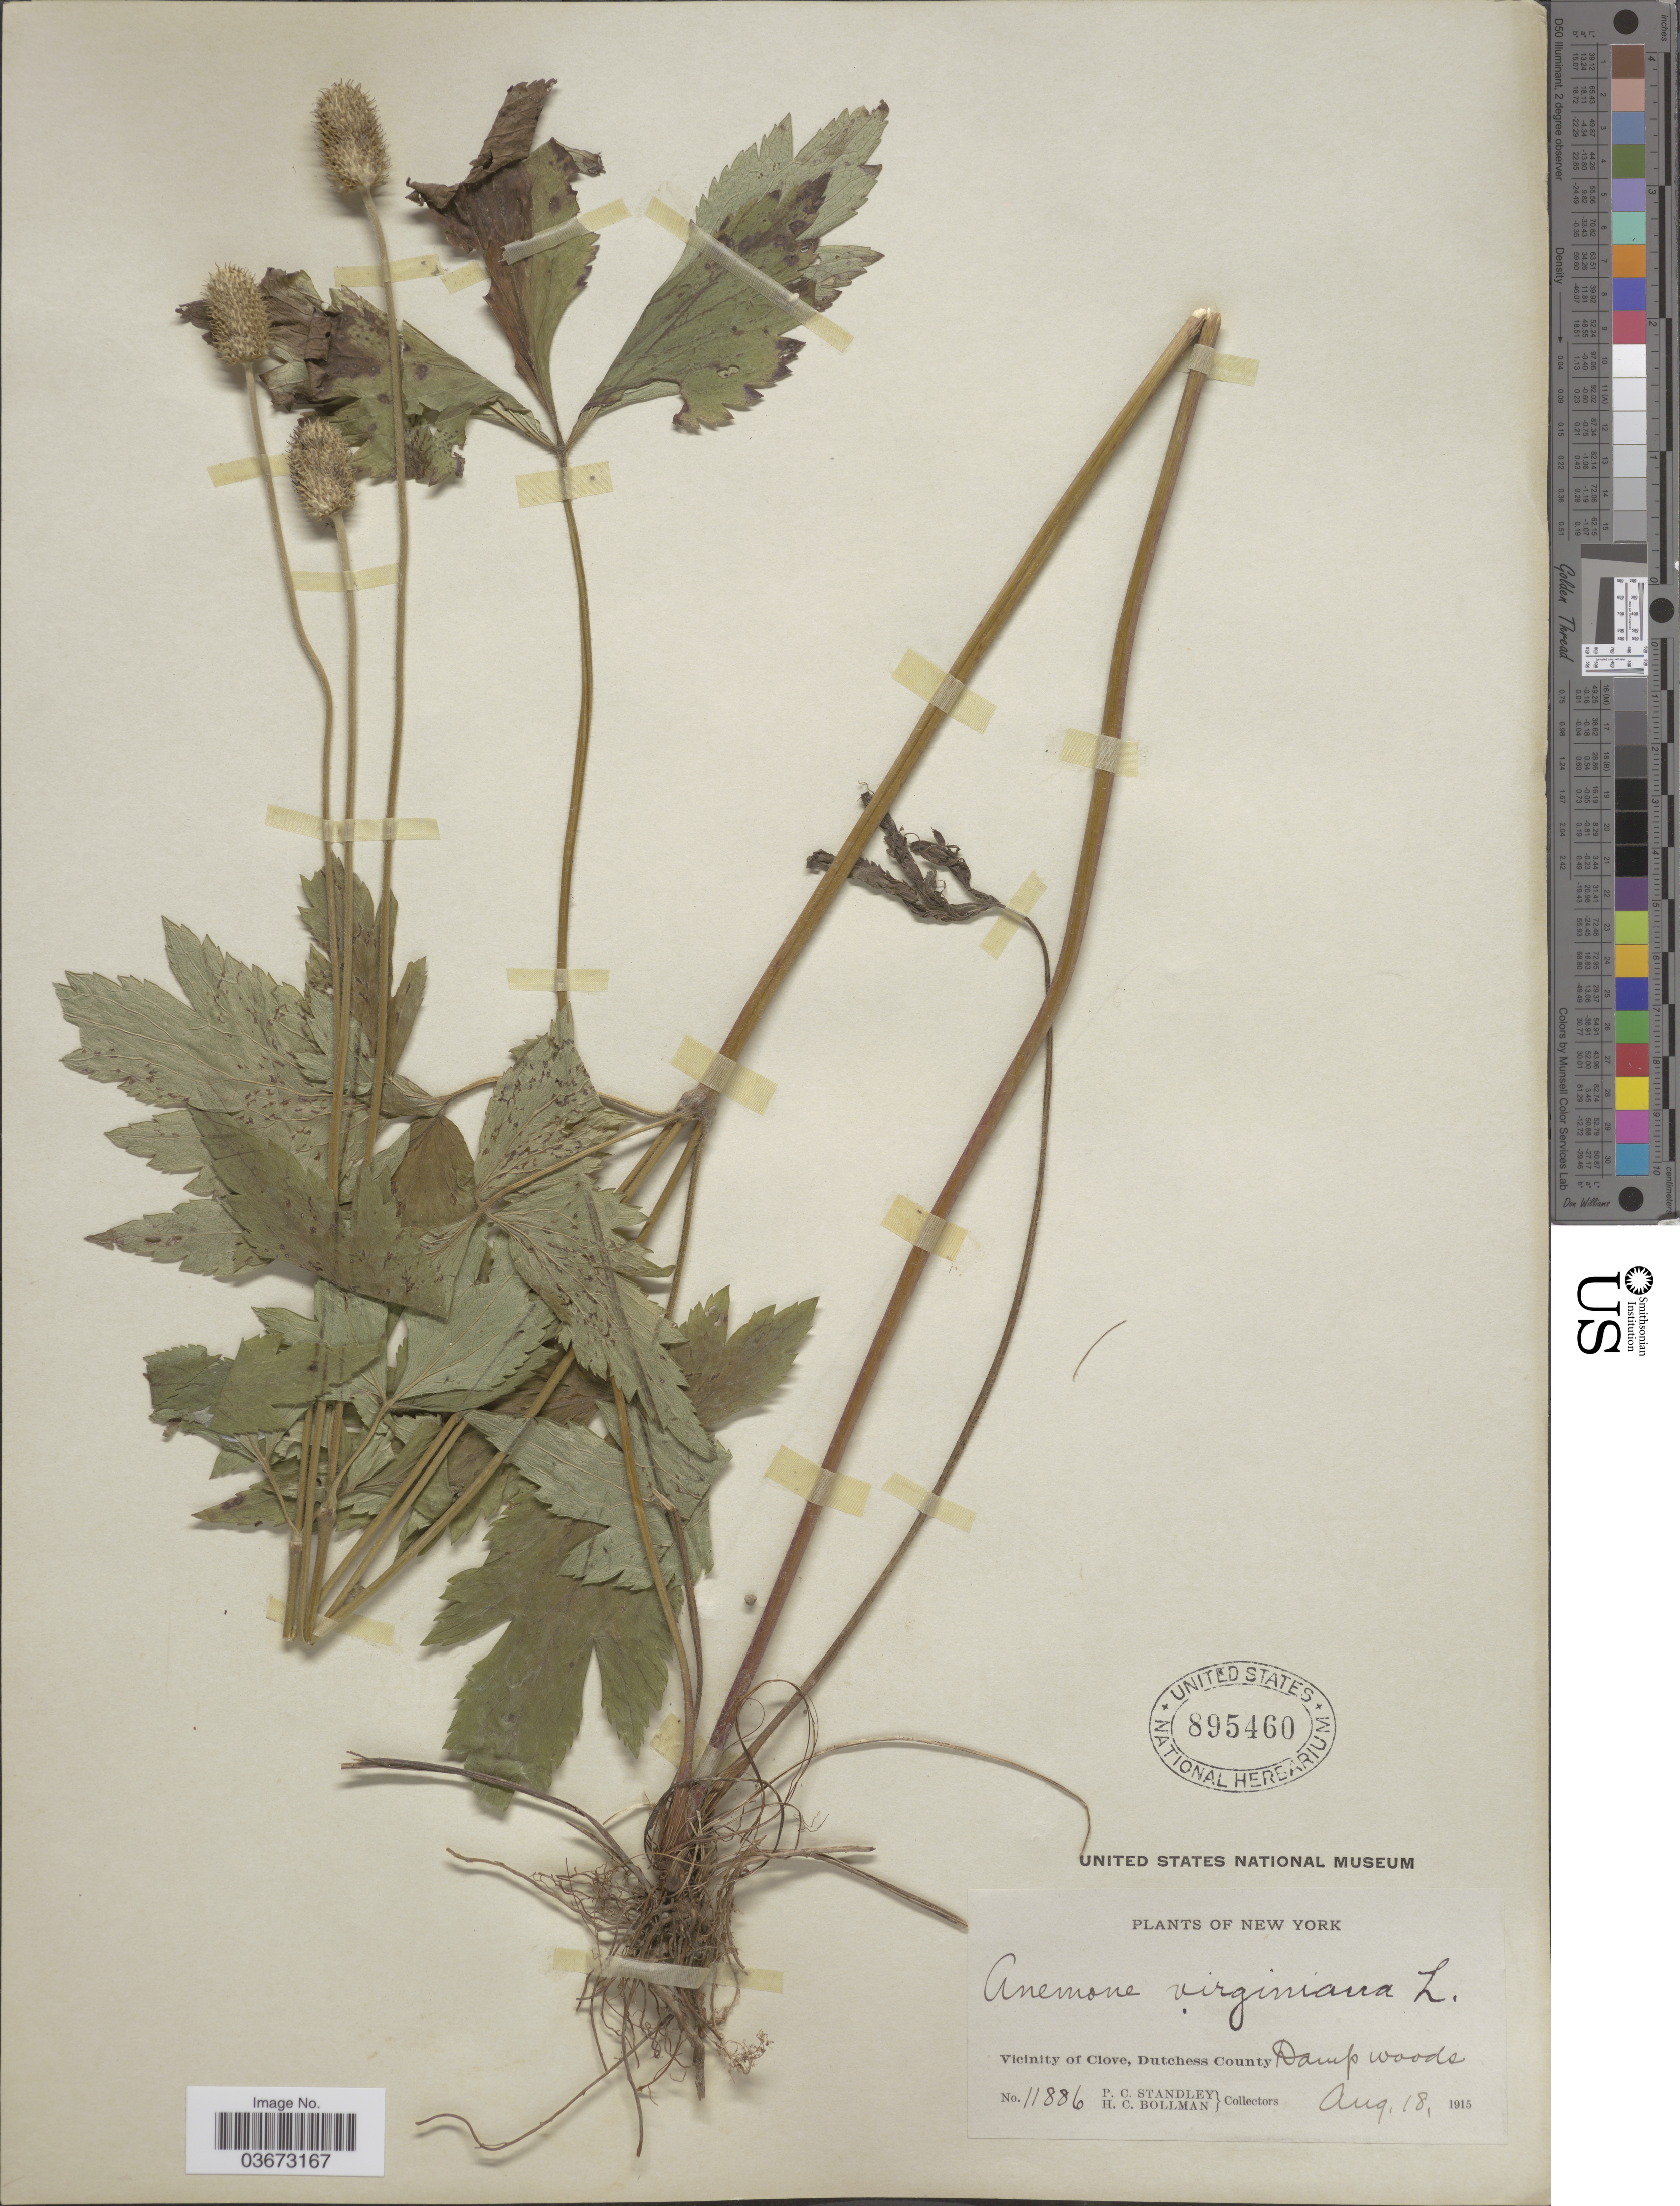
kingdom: Plantae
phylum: Tracheophyta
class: Magnoliopsida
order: Ranunculales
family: Ranunculaceae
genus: Anemone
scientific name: Anemone virginiana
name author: L.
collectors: P. C. Standley & H. C. Bollman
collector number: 11886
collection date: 1915-08-18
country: United States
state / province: New York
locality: Vicinity of Clove, Dutchess County.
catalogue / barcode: US 895460